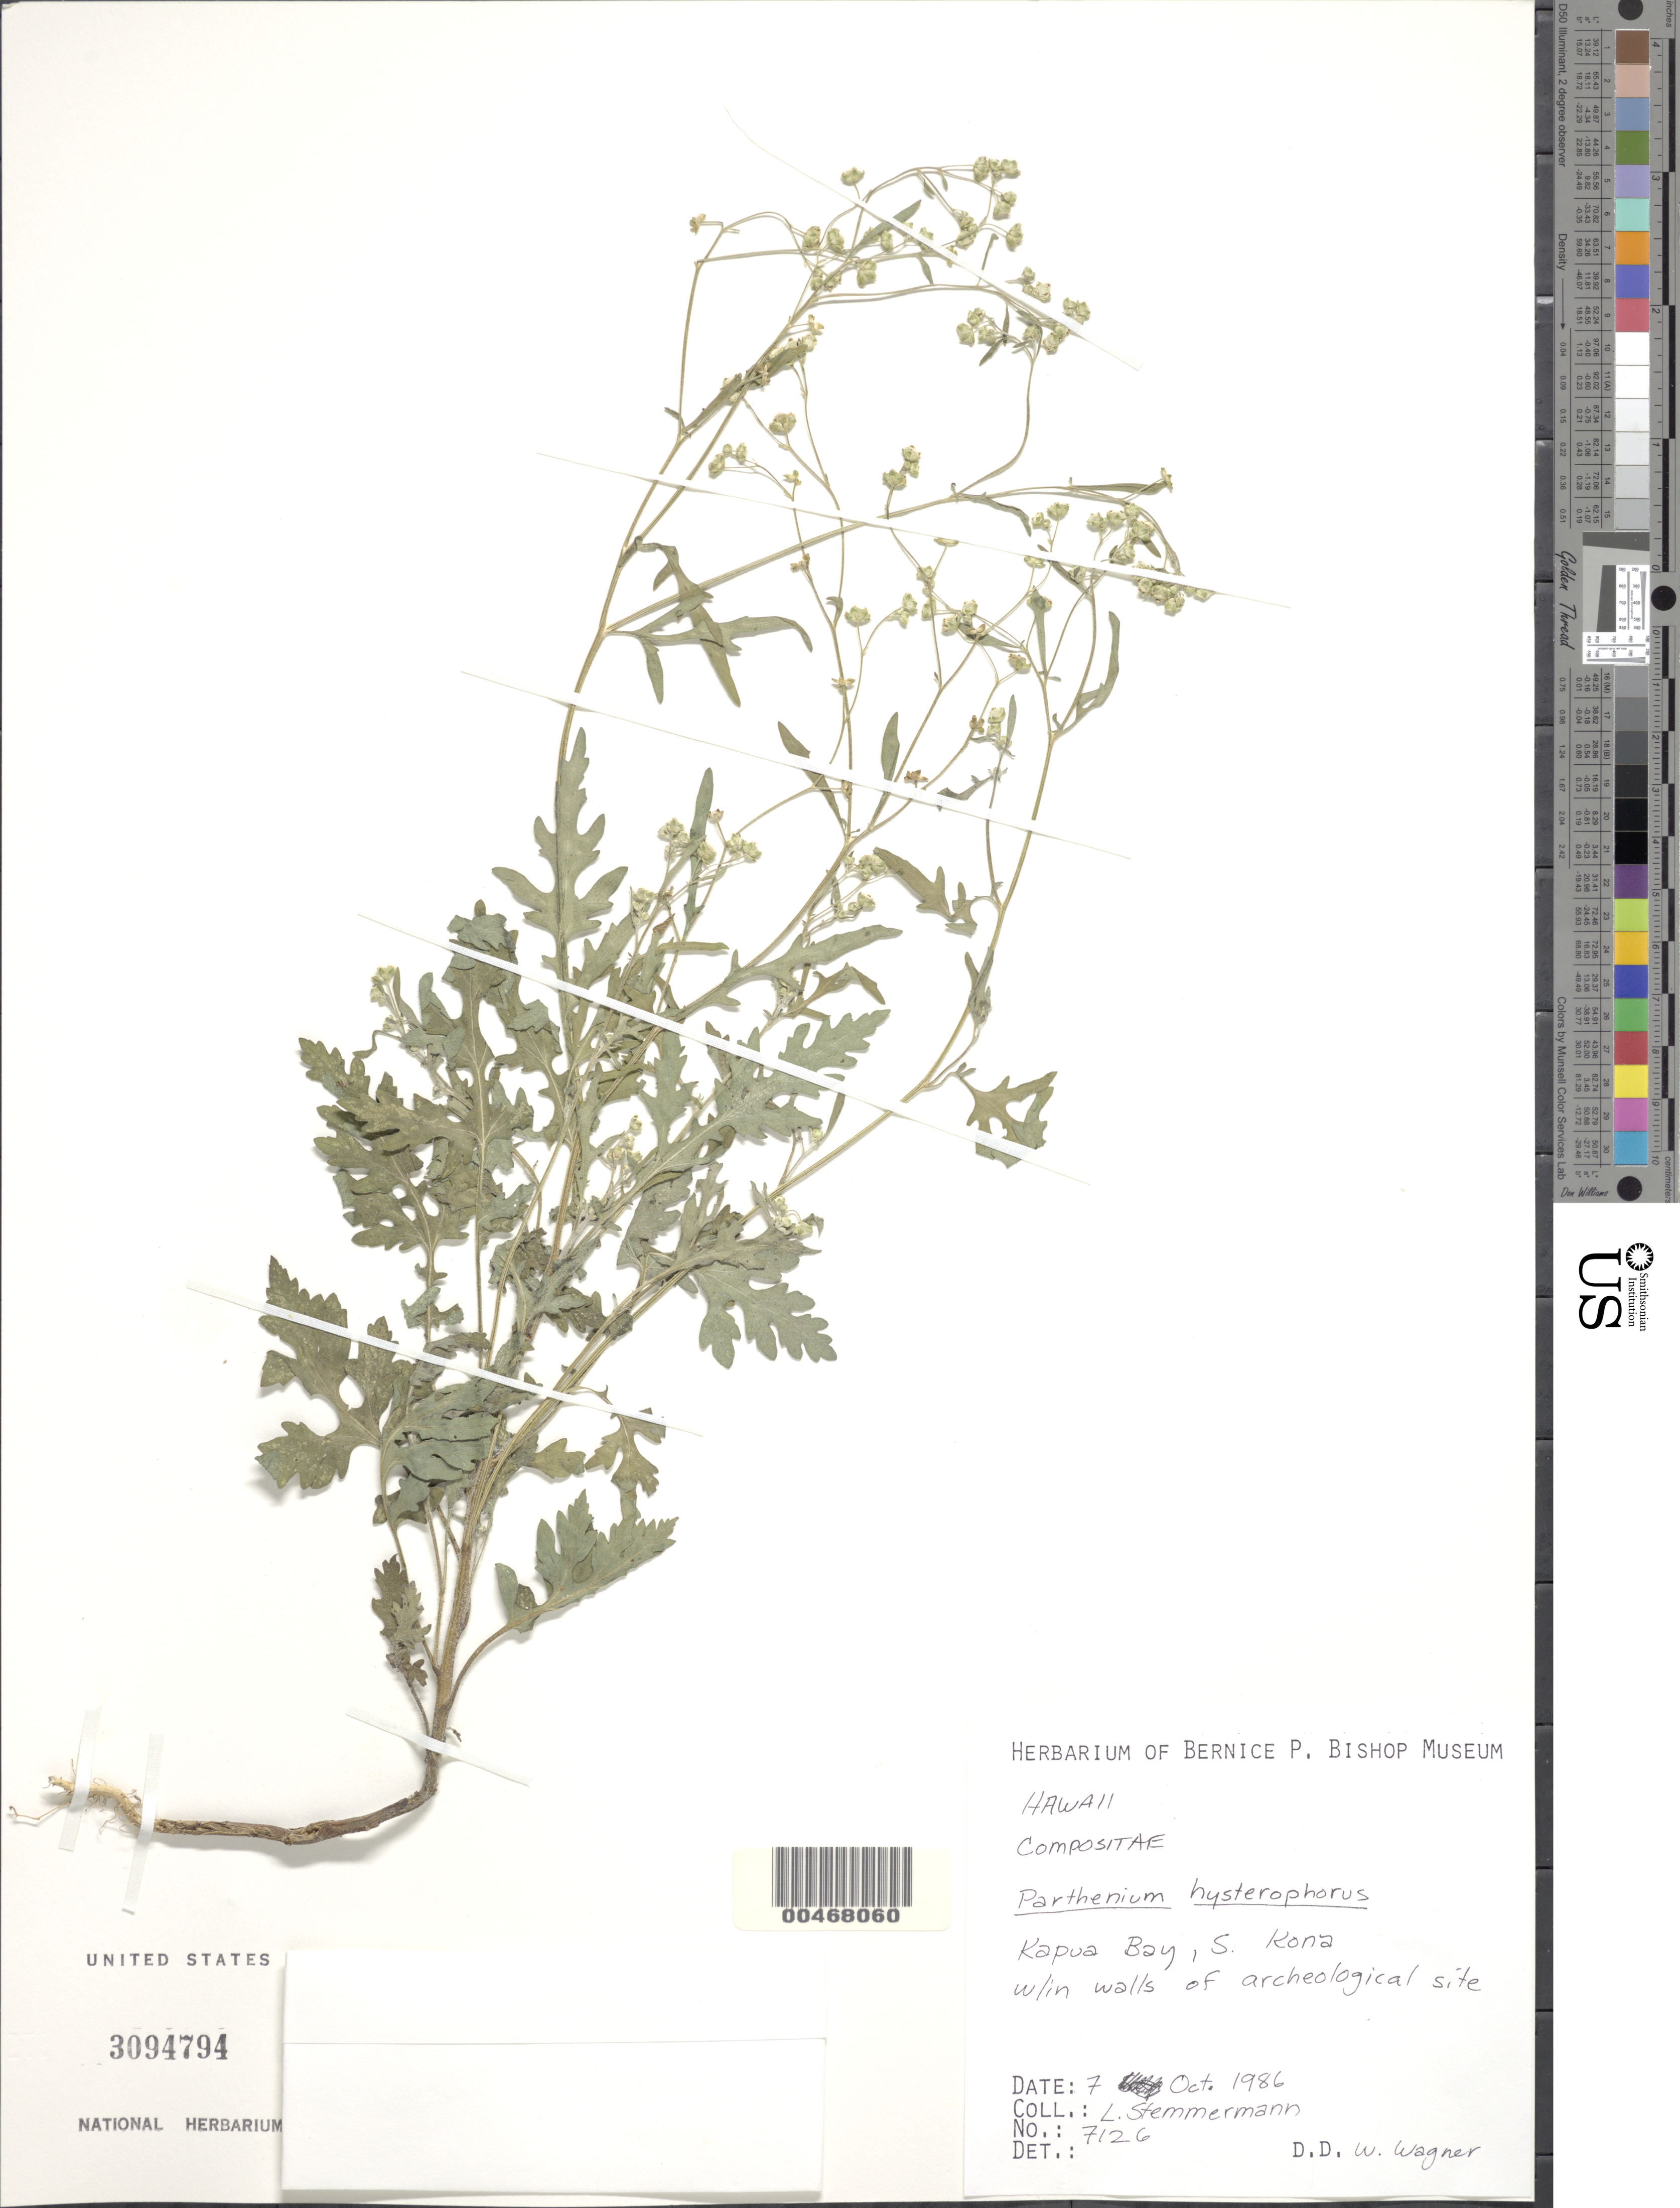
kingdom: Plantae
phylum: Tracheophyta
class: Magnoliopsida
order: Asterales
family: Asteraceae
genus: Parthenium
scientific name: Parthenium hysterophorus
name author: L.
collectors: L. Stemmermann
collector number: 7126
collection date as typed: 7 Oct 1986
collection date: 1986-10-07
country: United States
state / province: Hawaii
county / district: Hawaii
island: Hawaii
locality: Kapua Bay, S Kona, w/in walls of archaeological site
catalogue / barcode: US 3094794